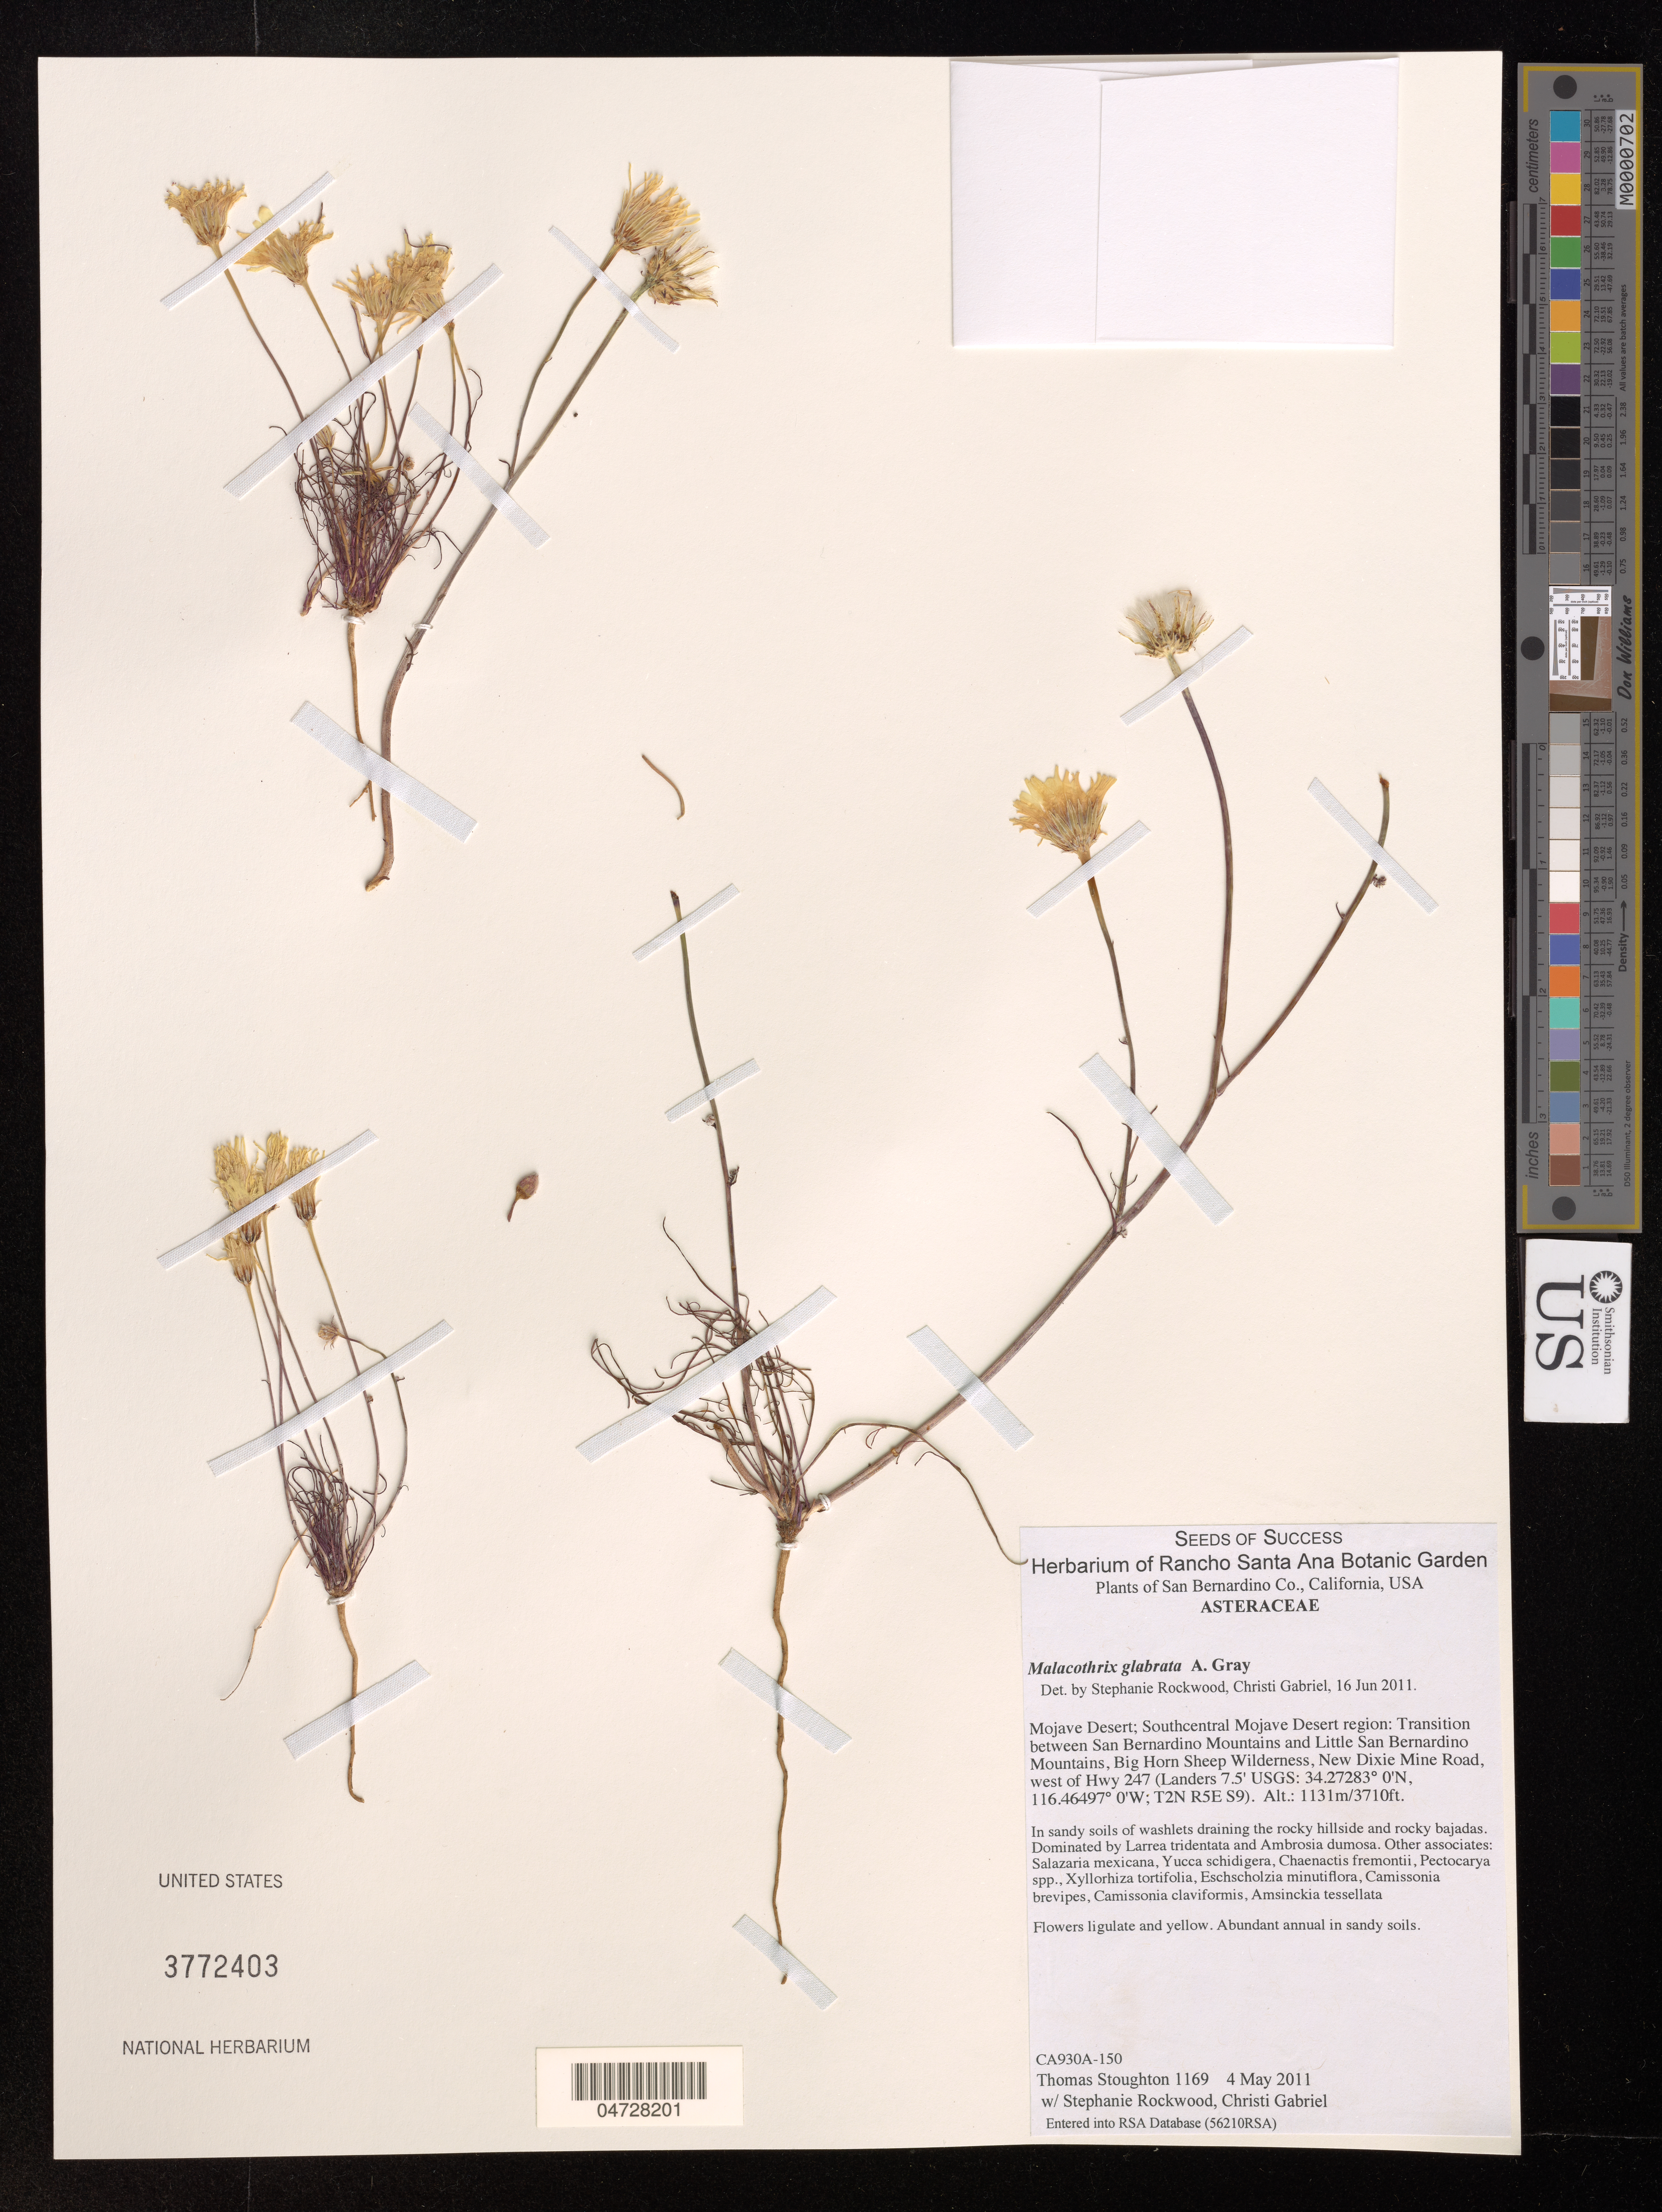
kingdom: Plantae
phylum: Tracheophyta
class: Magnoliopsida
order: Asterales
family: Asteraceae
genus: Malacothrix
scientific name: Malacothrix glabrata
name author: (A. Gray ex D.C. Eaton) A. Gray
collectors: T. Stoughton & S. Rockwood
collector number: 1169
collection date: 2011-05-04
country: United States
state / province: California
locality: San Bernardino Co., Mojave Desert; Southcentral Mojave Desert region: Transition between San Bernardino Mountains and Little San Bernardino Moutains, Big Horn Sheep Wilderness, New Dixie Mine Road, west of Kwy 247.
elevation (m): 1131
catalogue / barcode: US 3772403